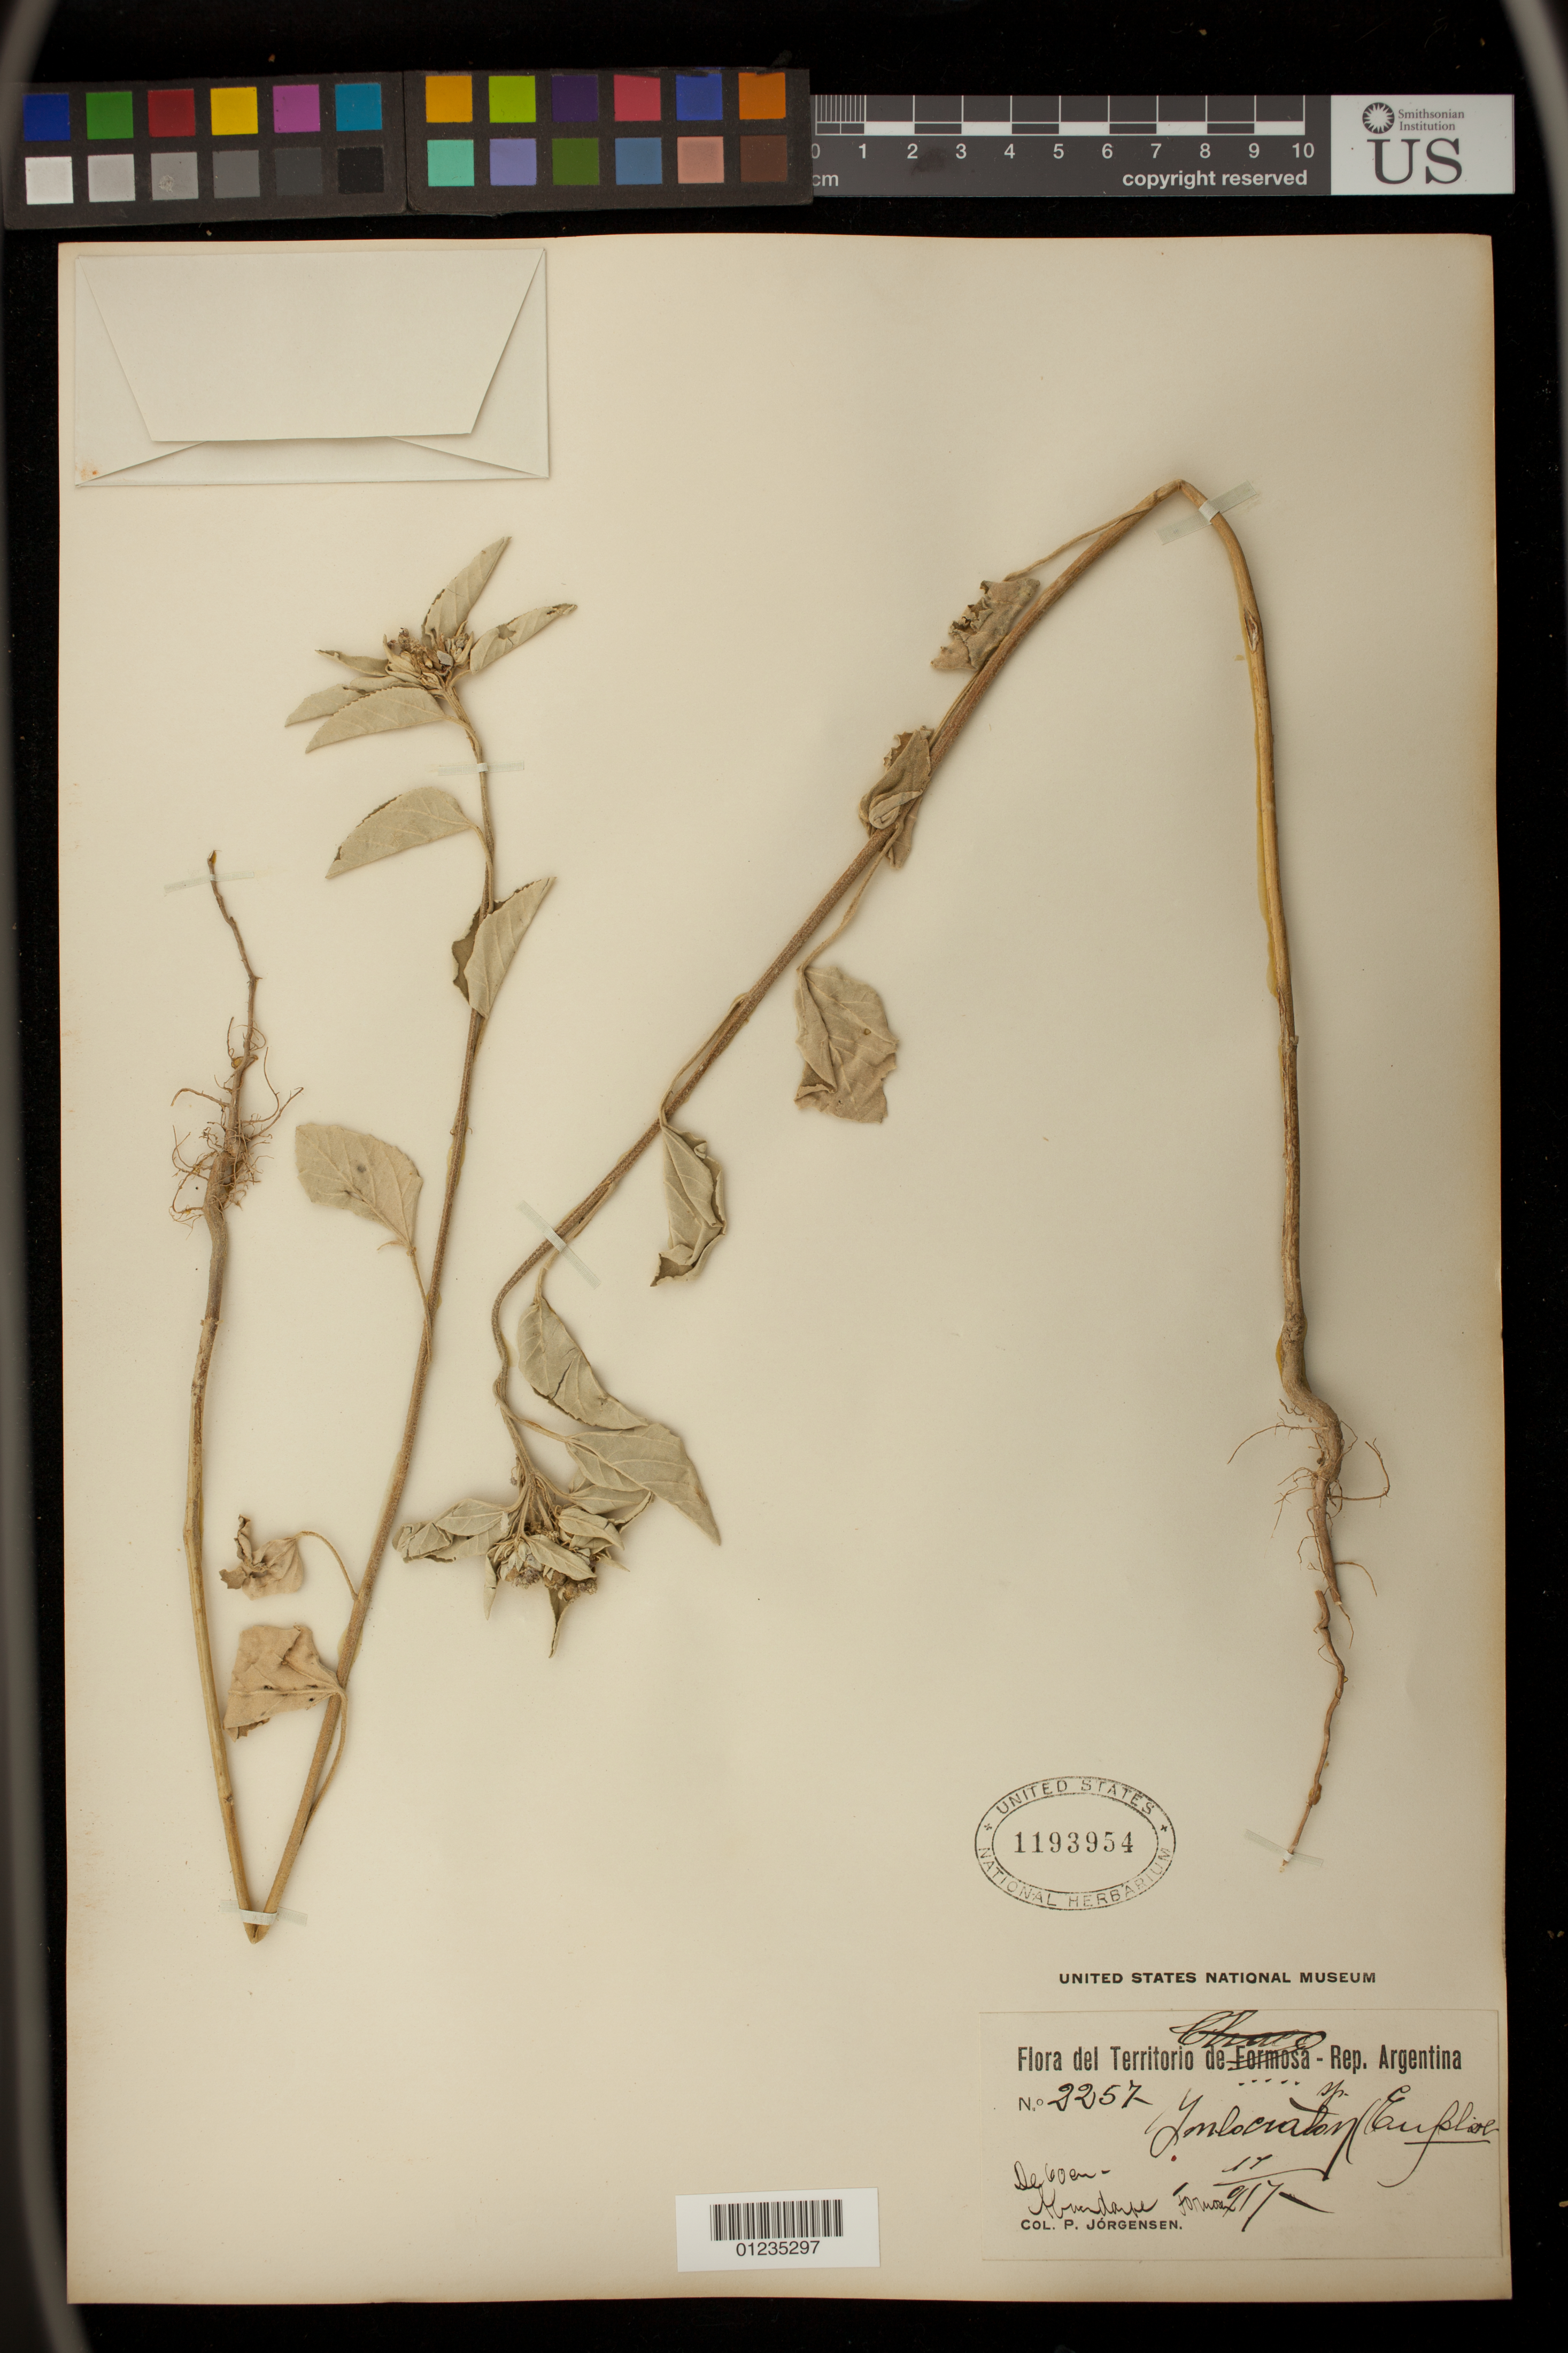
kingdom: Plantae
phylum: Tracheophyta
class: Magnoliopsida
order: Malpighiales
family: Euphorbiaceae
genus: Julocroton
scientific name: Julocroton sp.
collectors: P. M. Jørgensen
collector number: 2257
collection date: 1917-11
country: Argentina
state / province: Formosa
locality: Abuendarne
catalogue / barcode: US 1193954